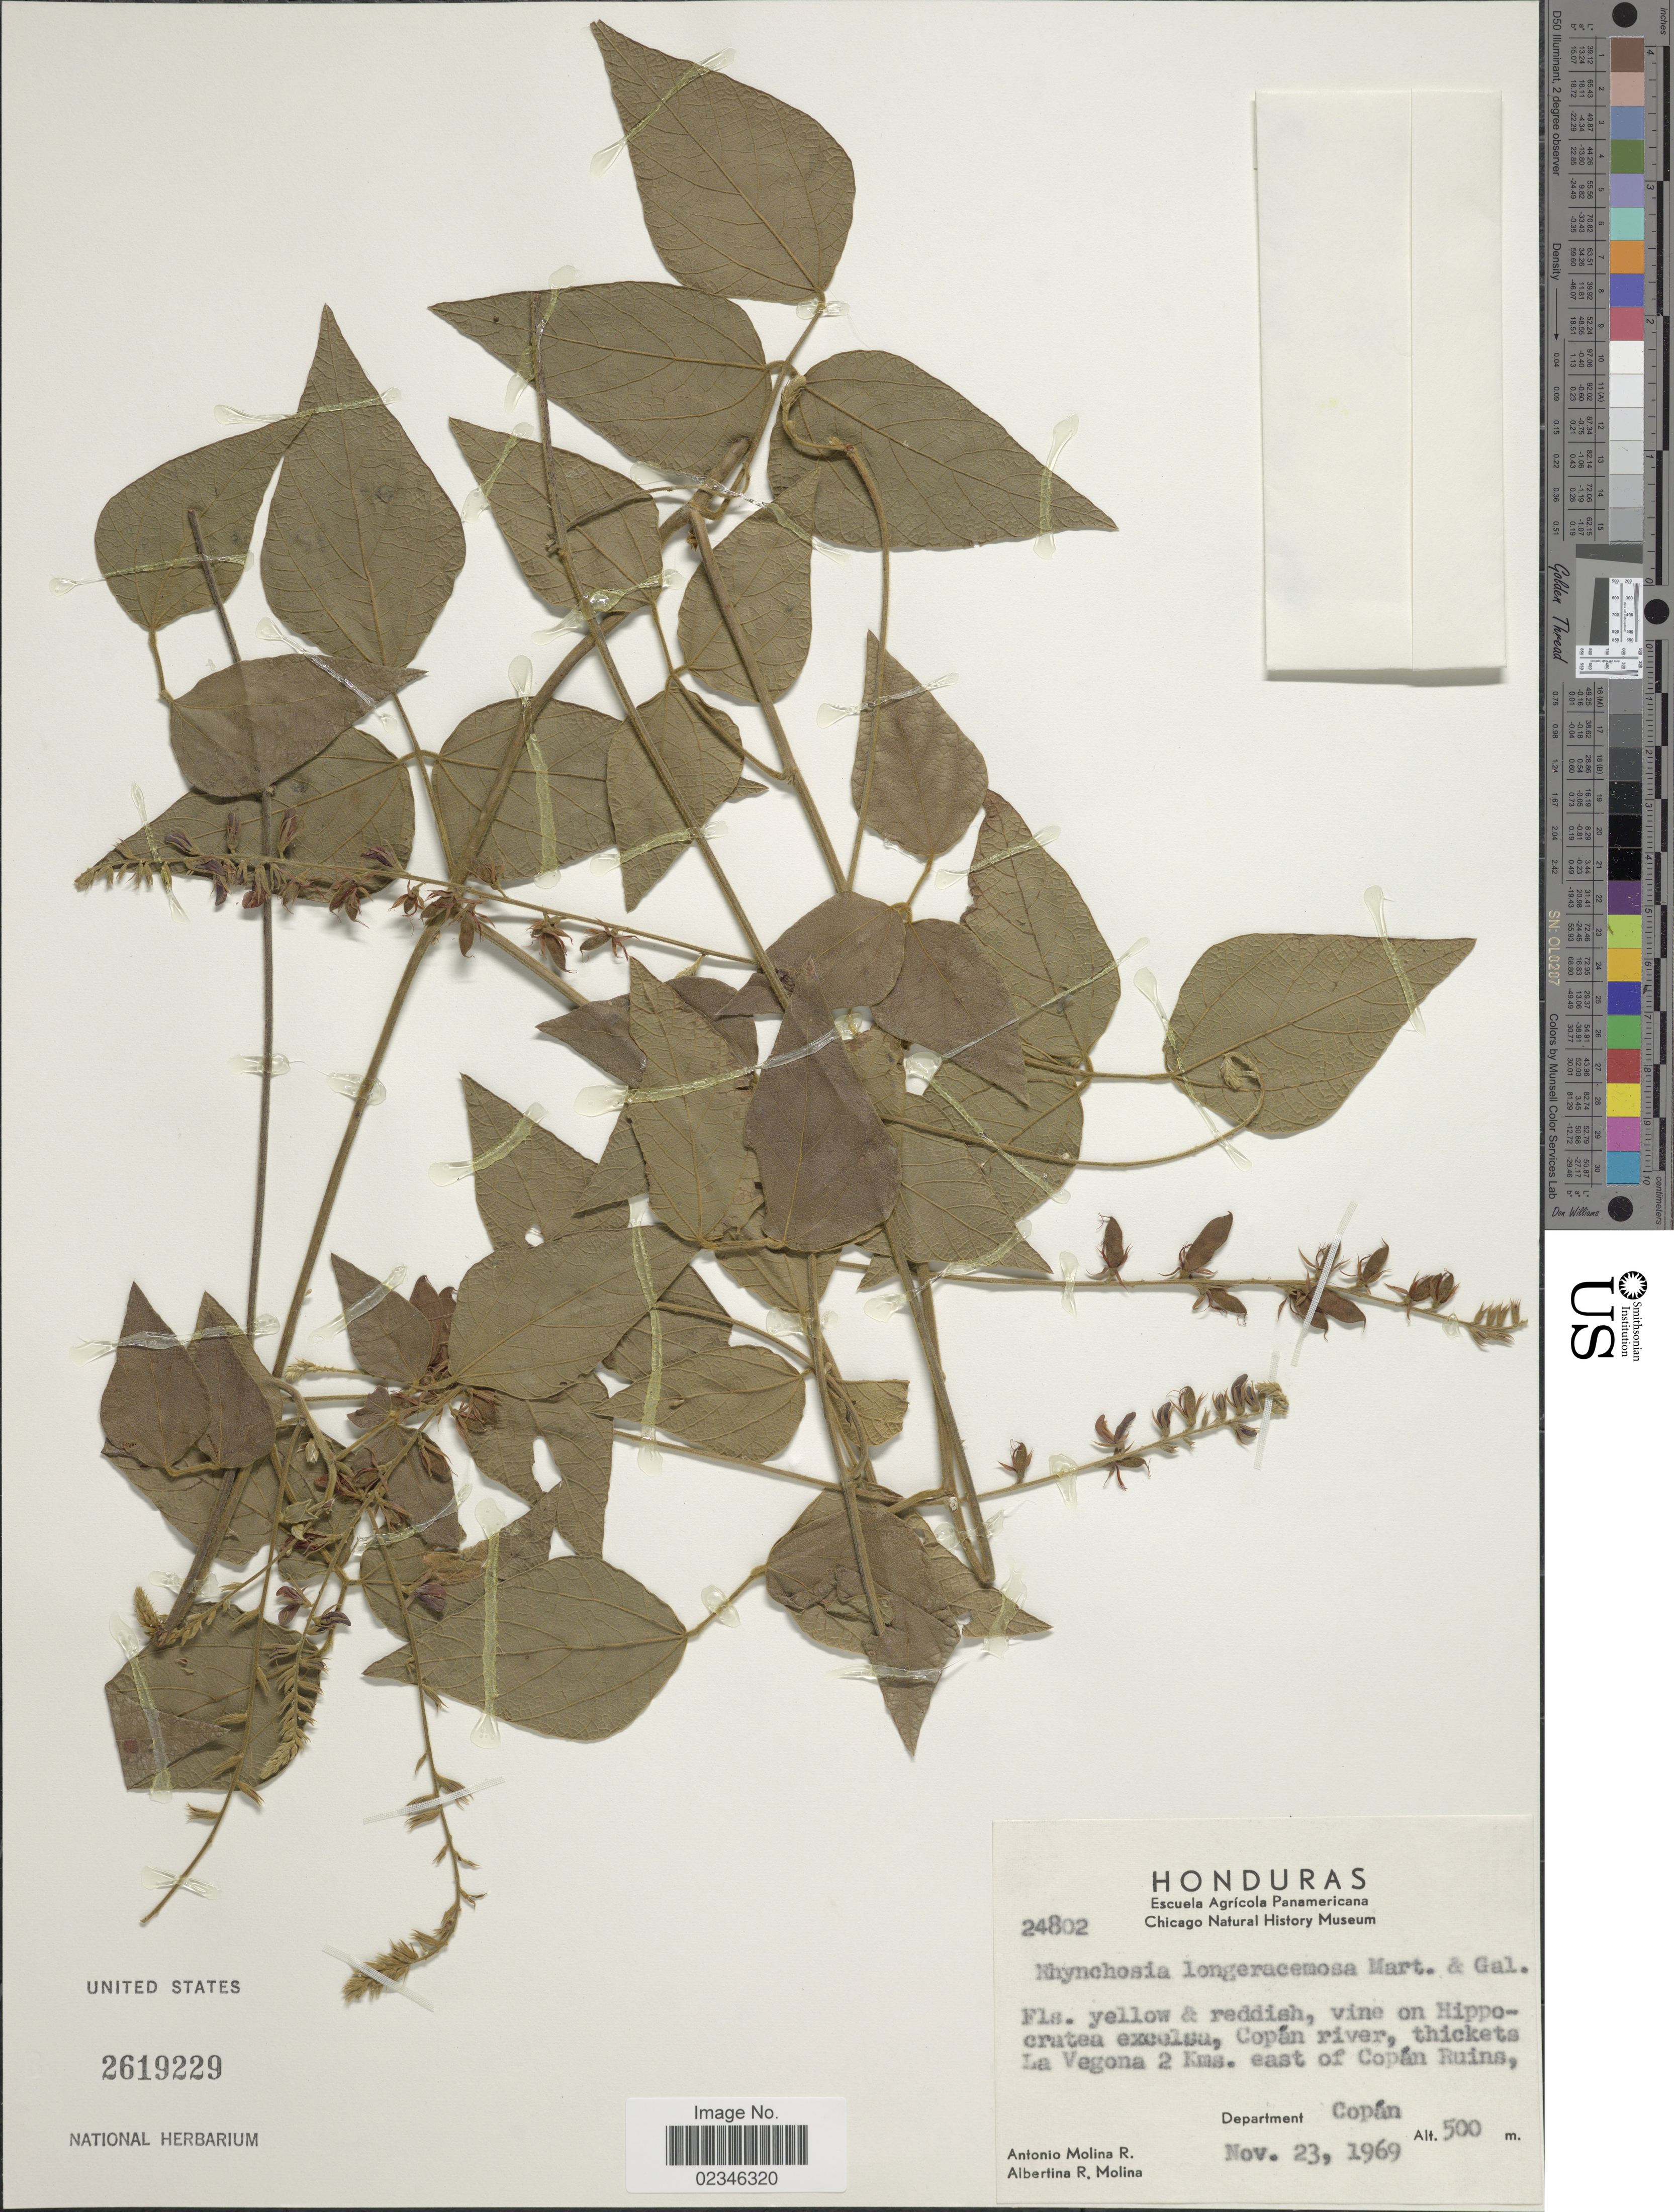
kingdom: Plantae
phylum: Tracheophyta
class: Magnoliopsida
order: Fabales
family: Fabaceae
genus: Rhynchosia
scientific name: Rhynchosia longeracemosa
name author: M. Martens & Galeotti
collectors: A. Molina R. & A. R. Molina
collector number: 24802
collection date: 1969-11-23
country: Honduras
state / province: Copán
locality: Vine on Hippocratea excelsa, Copán river, thickets La Vegona 2 Kms. east of Copán Ruins, Department Copán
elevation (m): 500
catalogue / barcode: US 2619229